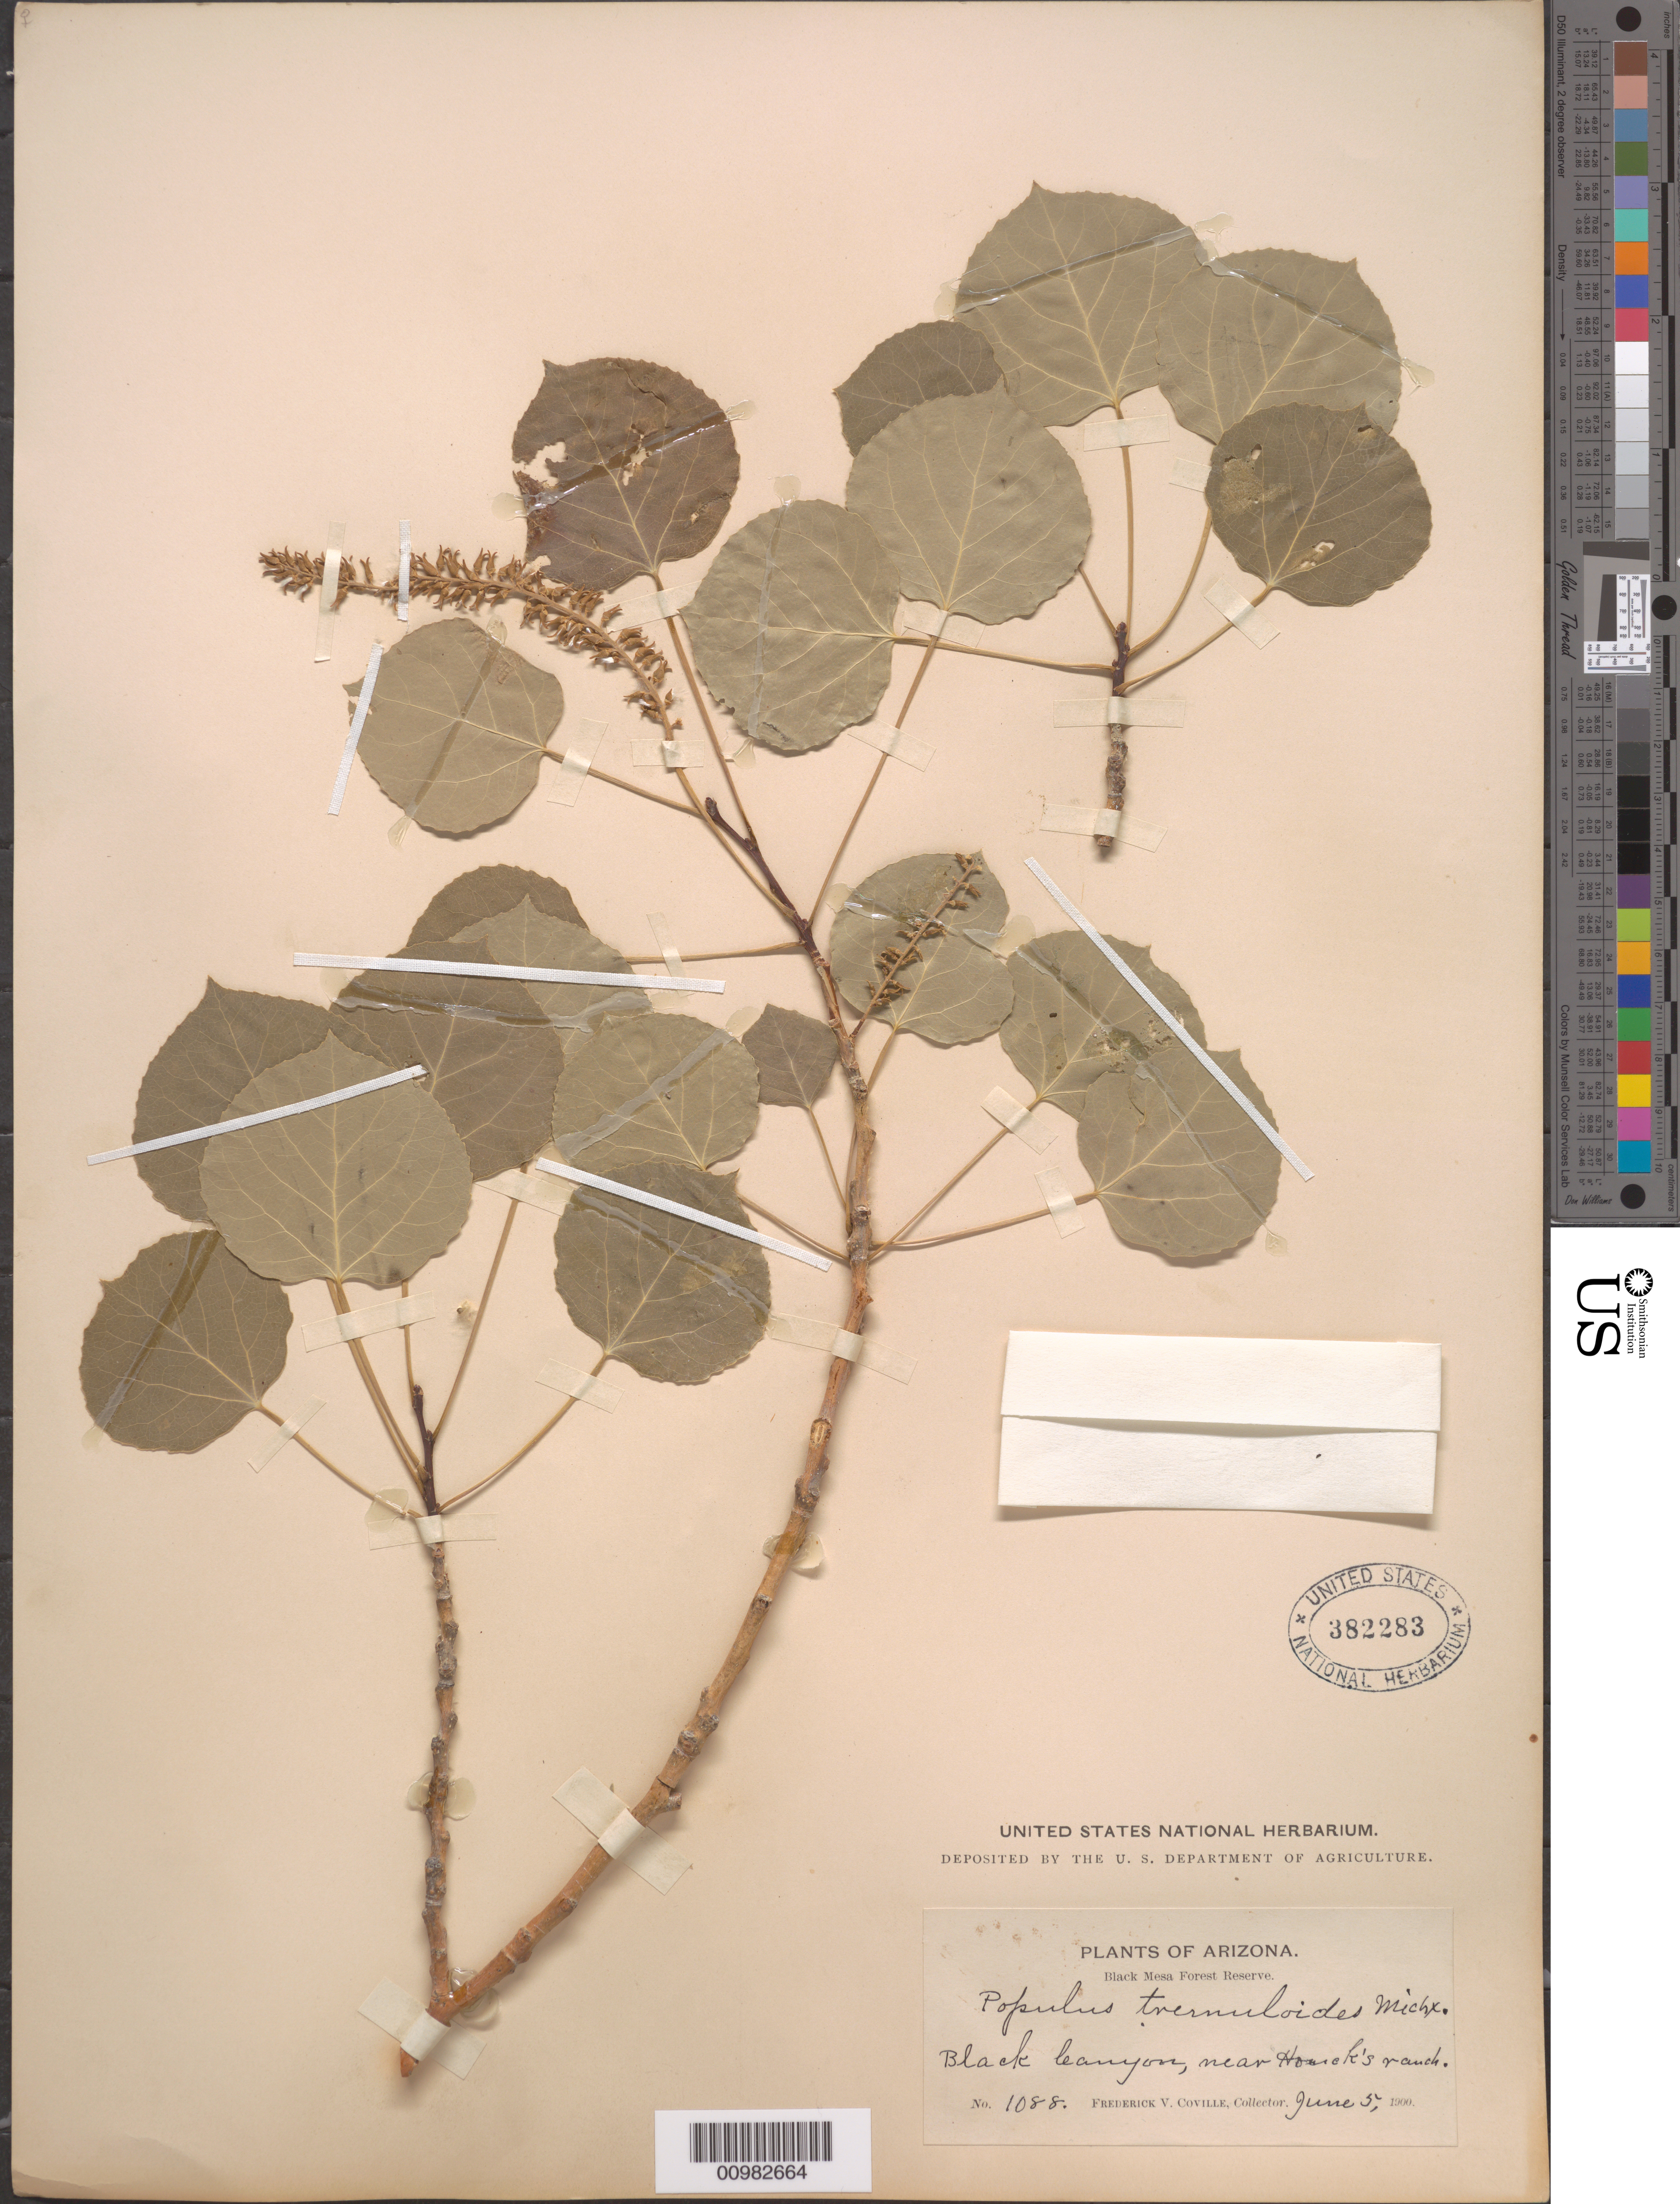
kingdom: Plantae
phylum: Tracheophyta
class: Magnoliopsida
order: Malpighiales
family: Salicaceae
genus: Populus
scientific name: Populus tremuloides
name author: Michx.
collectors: F. V. Coville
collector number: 1088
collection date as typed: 05 Jun 1900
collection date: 1900-06-05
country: United States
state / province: Arizona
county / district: Yavapai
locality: Black Canyon, near Hawk's ranch.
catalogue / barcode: US 382283